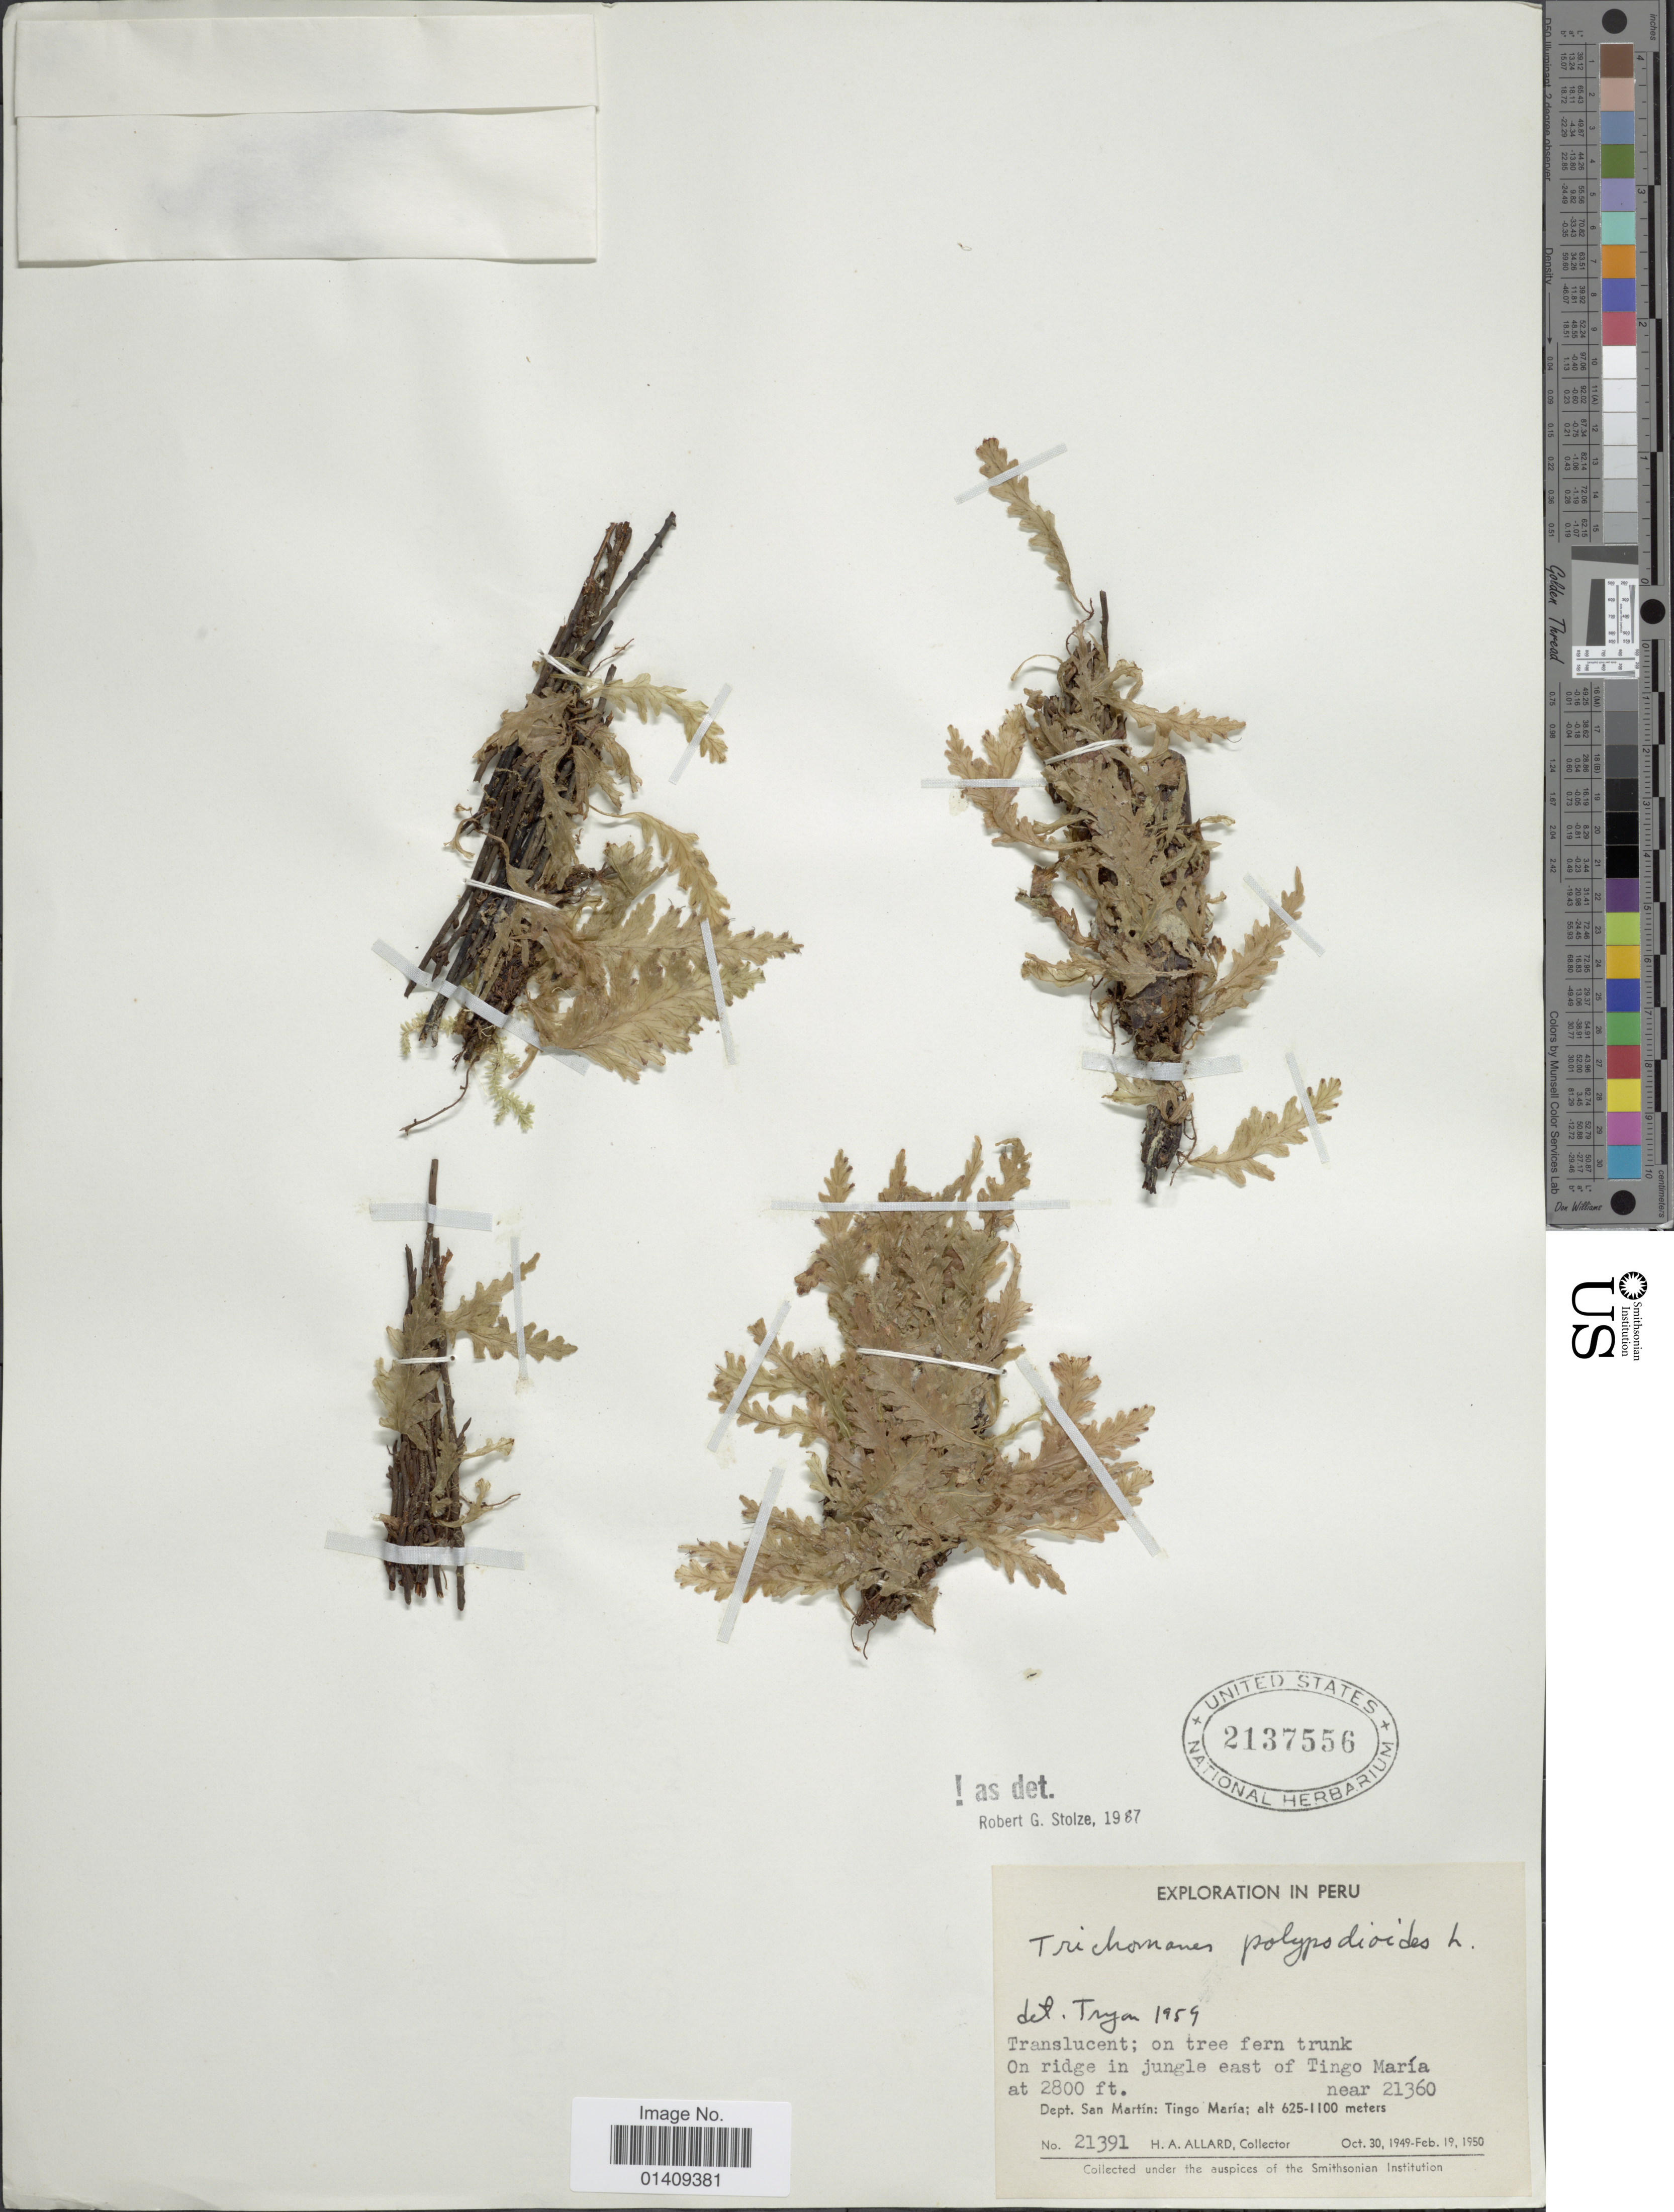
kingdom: Plantae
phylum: Tracheophyta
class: Polypodiopsida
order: Hymenophyllales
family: Hymenophyllaceae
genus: Trichomanes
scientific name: Trichomanes polypodioides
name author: L.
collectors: H. A. Allard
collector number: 21391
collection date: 1949-10-30/1950-02-19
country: Peru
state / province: San Martín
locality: Dept. San Martin Tingo Maria on ridge in jungle east of Tingo Maria near 21360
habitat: on tree fern trunk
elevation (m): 625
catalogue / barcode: US 2137556